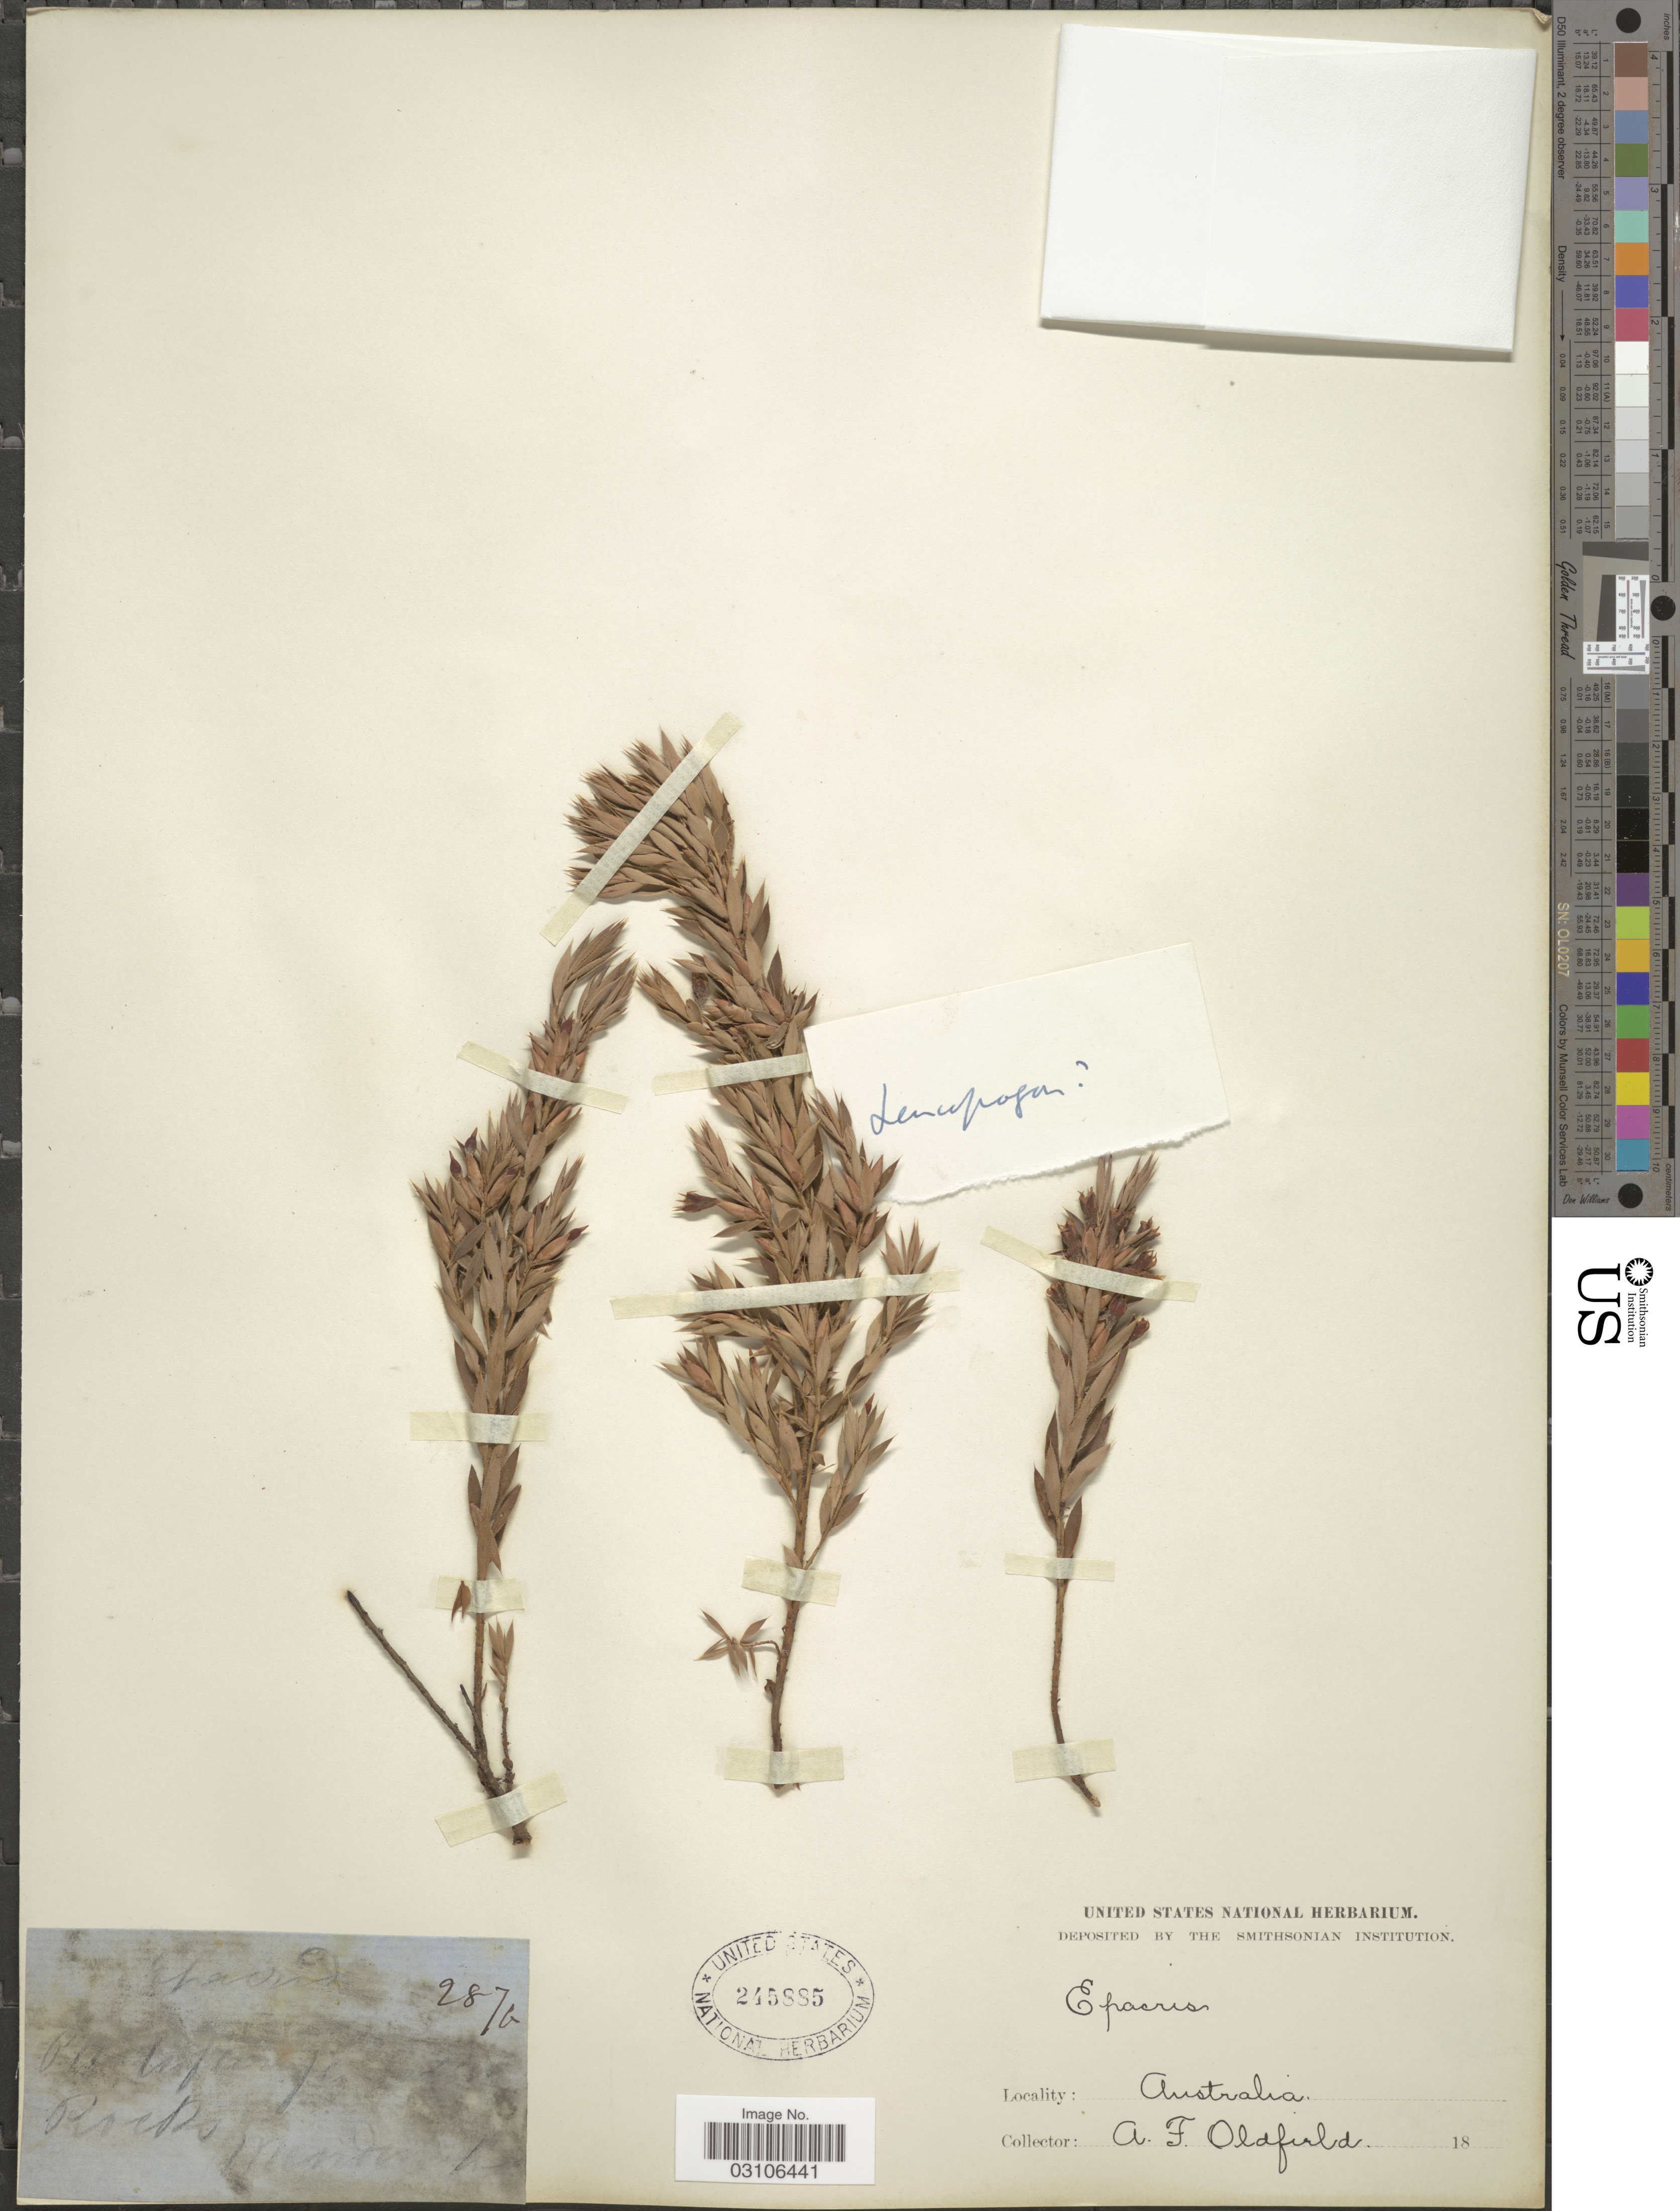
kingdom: Plantae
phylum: Tracheophyta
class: Magnoliopsida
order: Ericales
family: Ericaceae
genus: Epacris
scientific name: Epacris sp.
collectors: A. Oldfield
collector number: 287b*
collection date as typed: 18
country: Australia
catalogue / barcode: US 245885